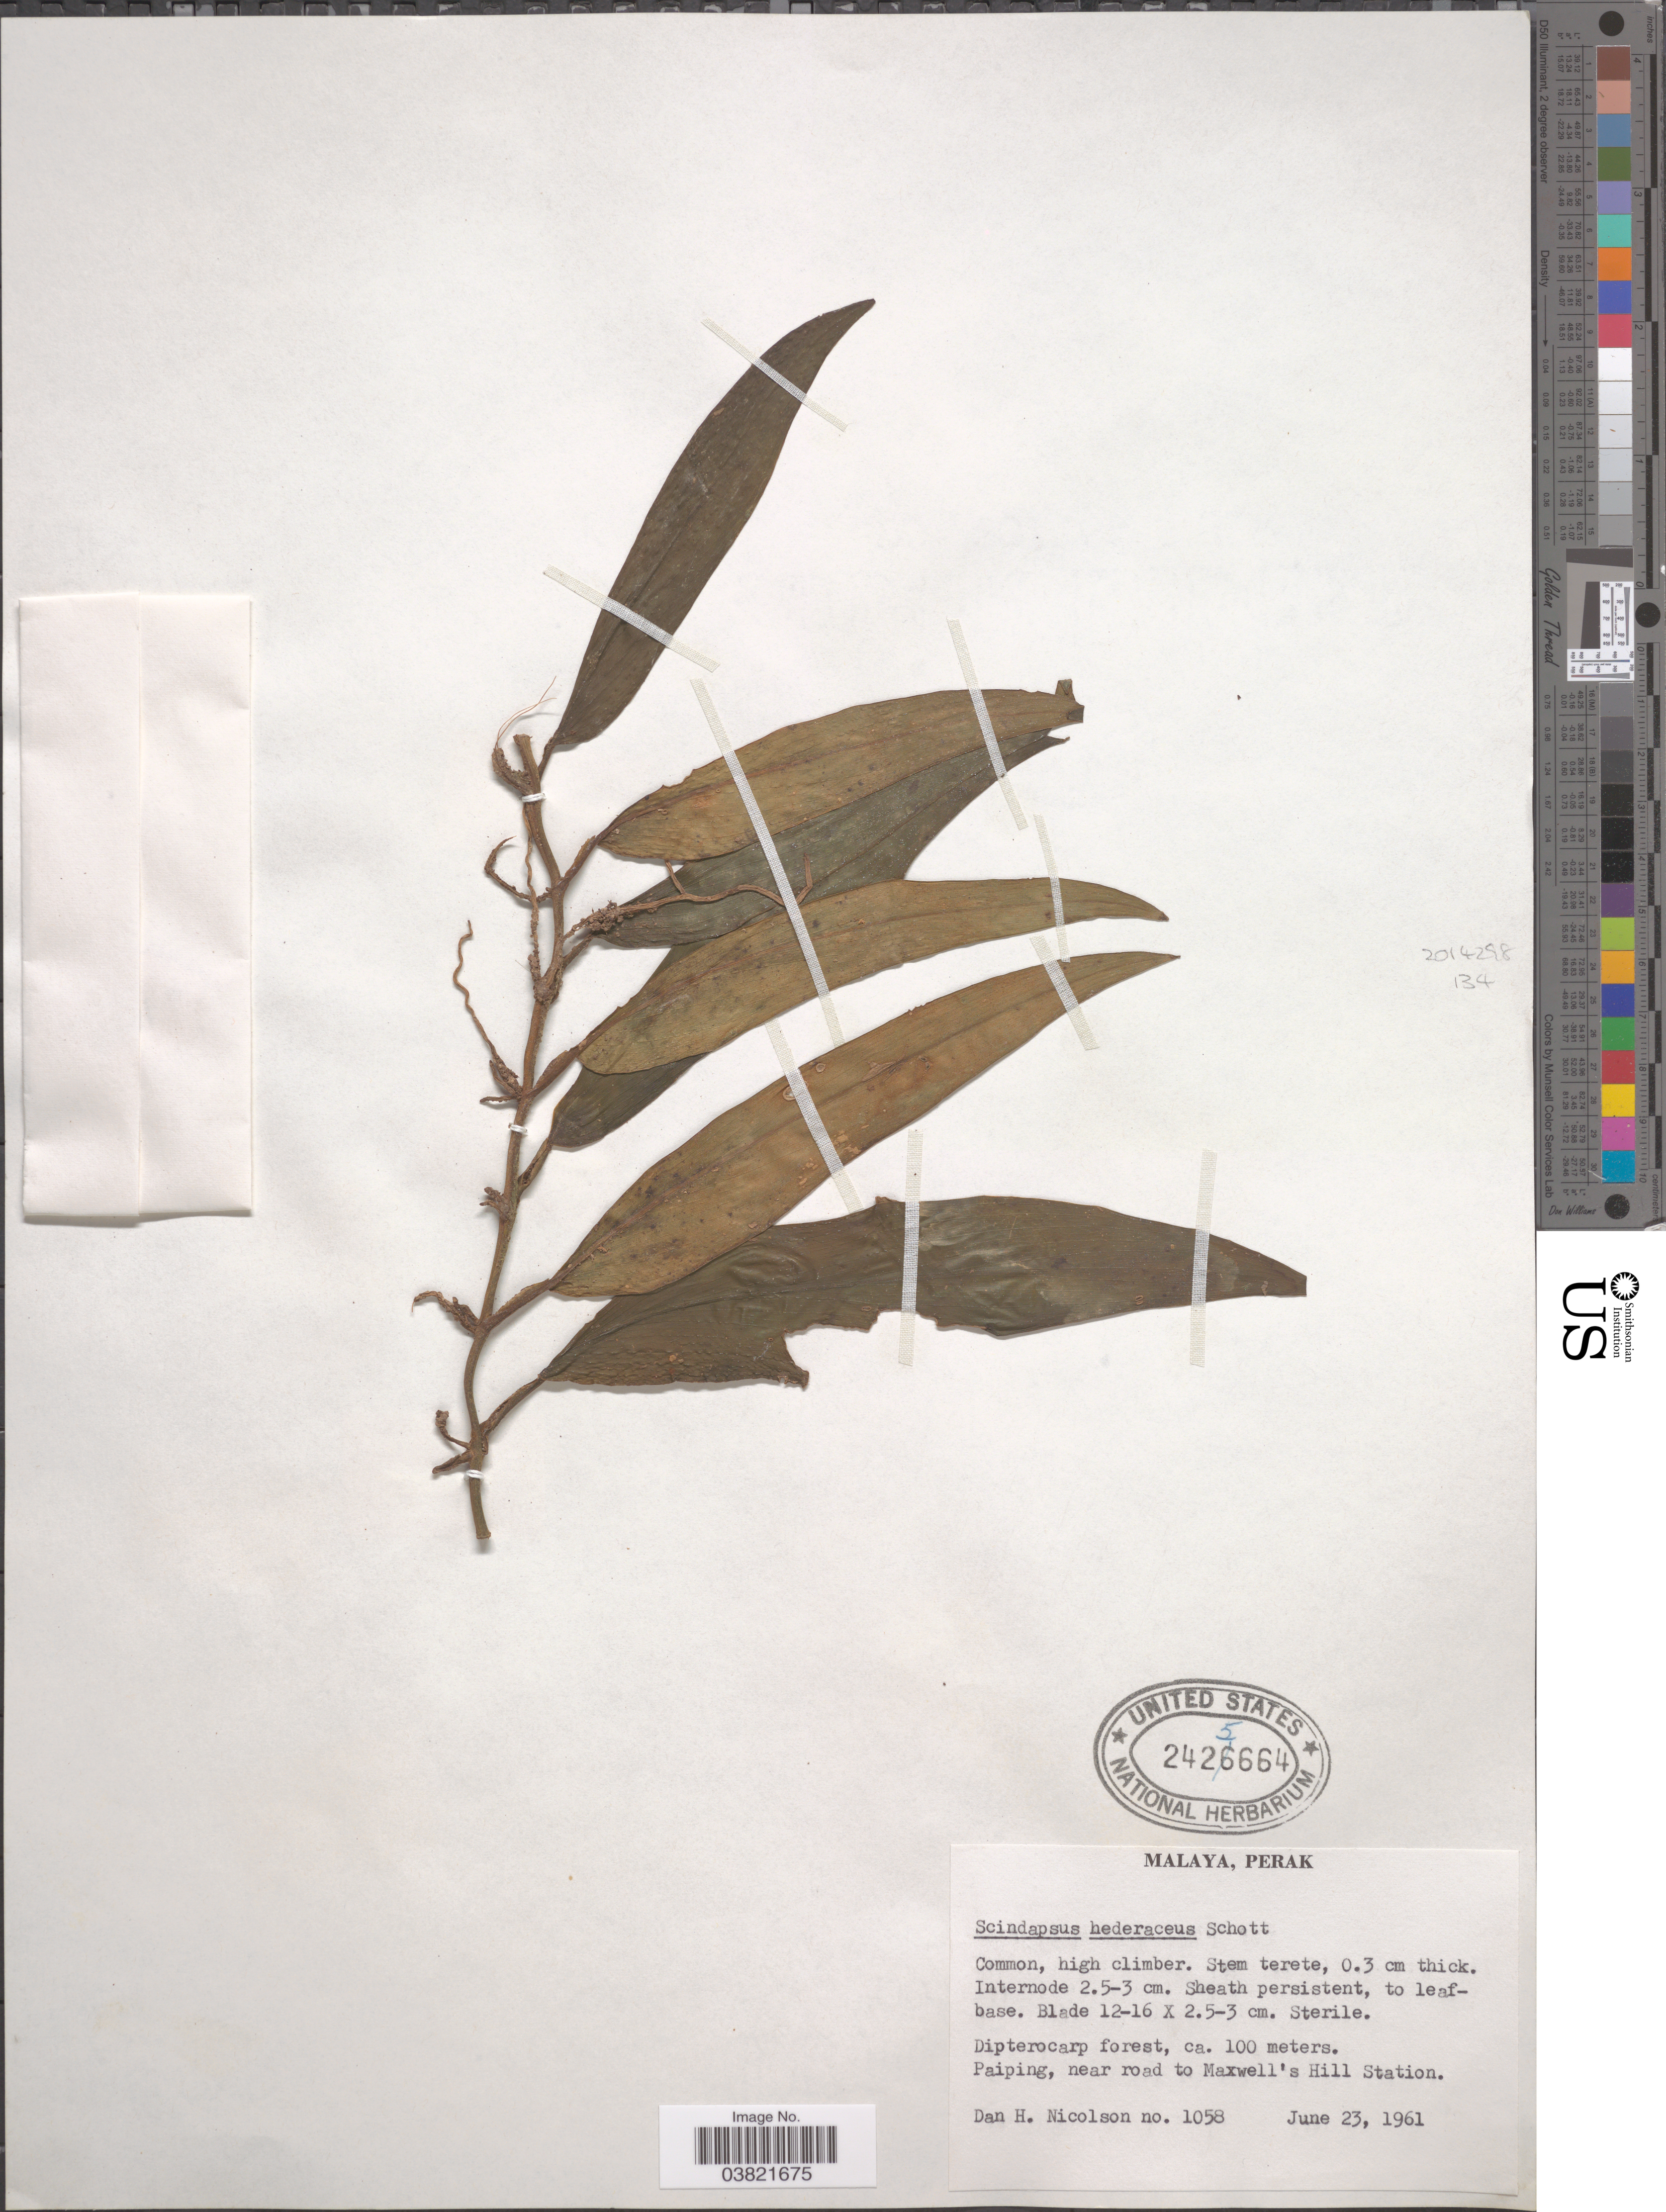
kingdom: Plantae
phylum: Tracheophyta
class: Liliopsida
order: Alismatales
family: Araceae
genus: Scindapsus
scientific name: Scindapsus hederaceus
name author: Miq.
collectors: D. H. Nicolson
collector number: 1058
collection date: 1961-06-23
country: Malaysia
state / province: Perak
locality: Malaya. Dipterocarp forest, Paiping, near road to Maxwell's Hill Station.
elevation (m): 100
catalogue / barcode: US 2425664